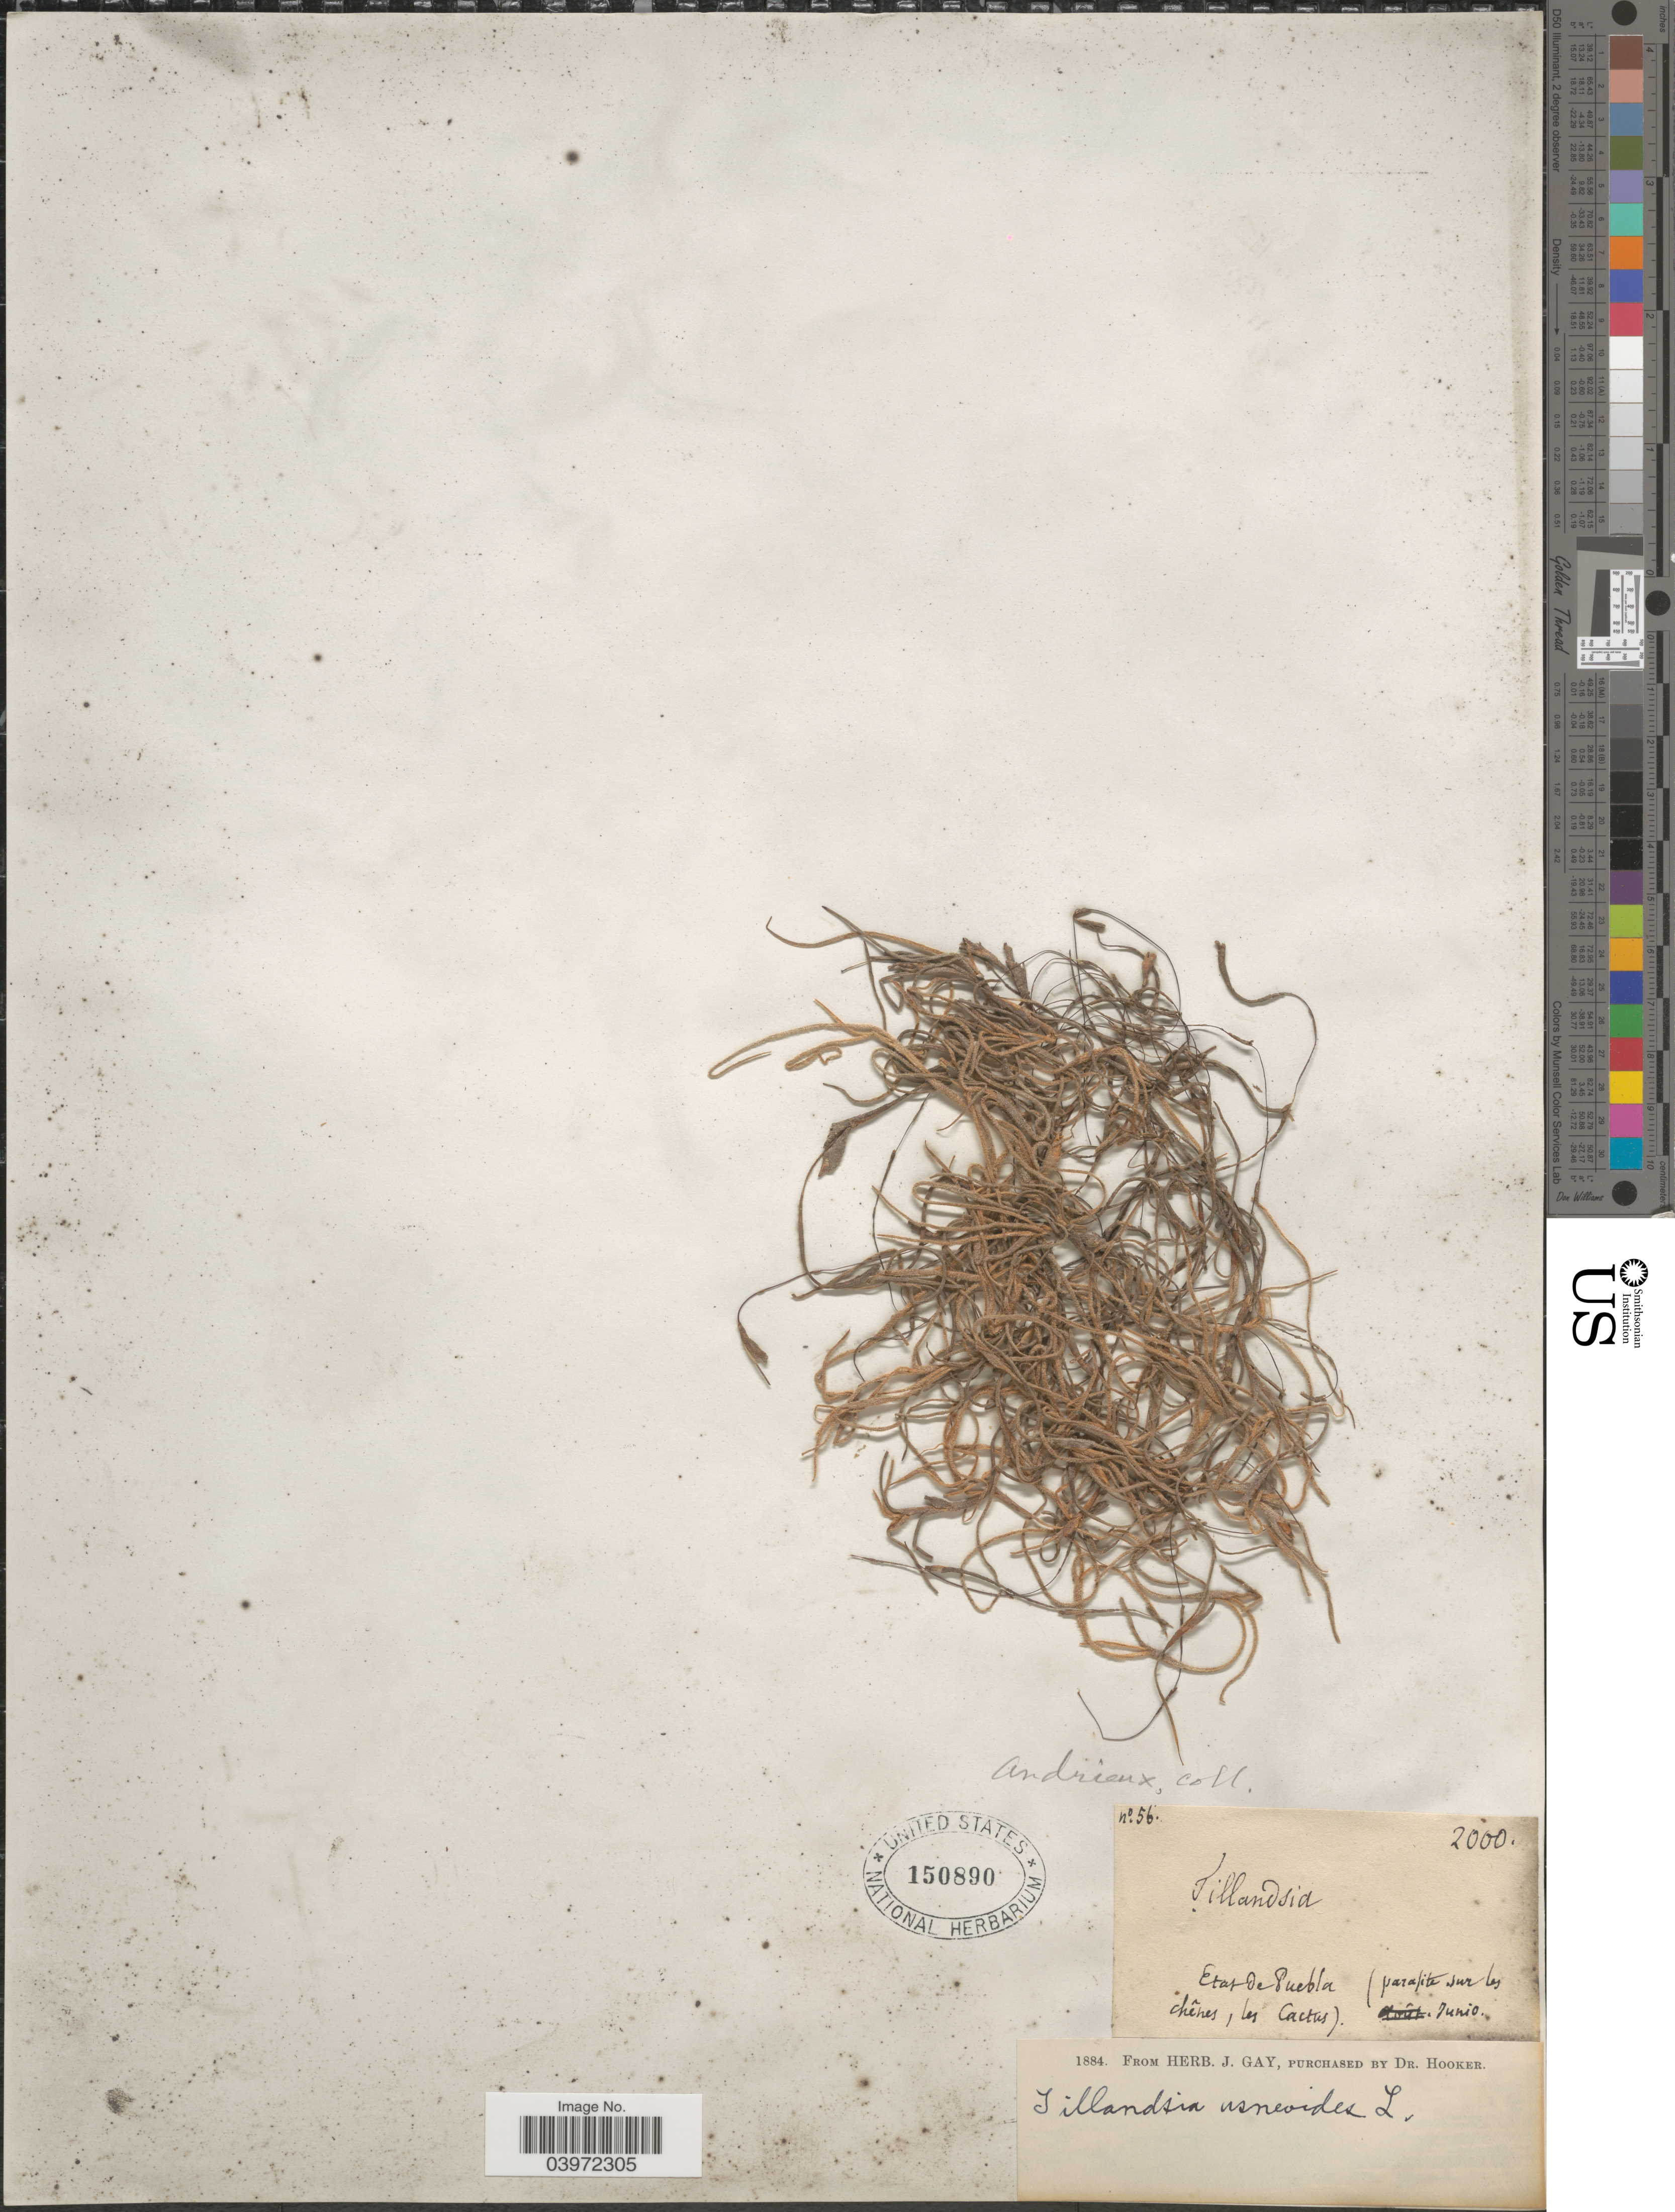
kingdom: Plantae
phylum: Tracheophyta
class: Liliopsida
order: Poales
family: Bromeliaceae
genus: Tillandsia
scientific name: Tillandsia usneoides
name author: (L.) L.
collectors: Andrieux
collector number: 56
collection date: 2000-06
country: Mexico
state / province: Puebla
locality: (Parafite sur les Chênes, les Cactus).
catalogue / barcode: US 150890